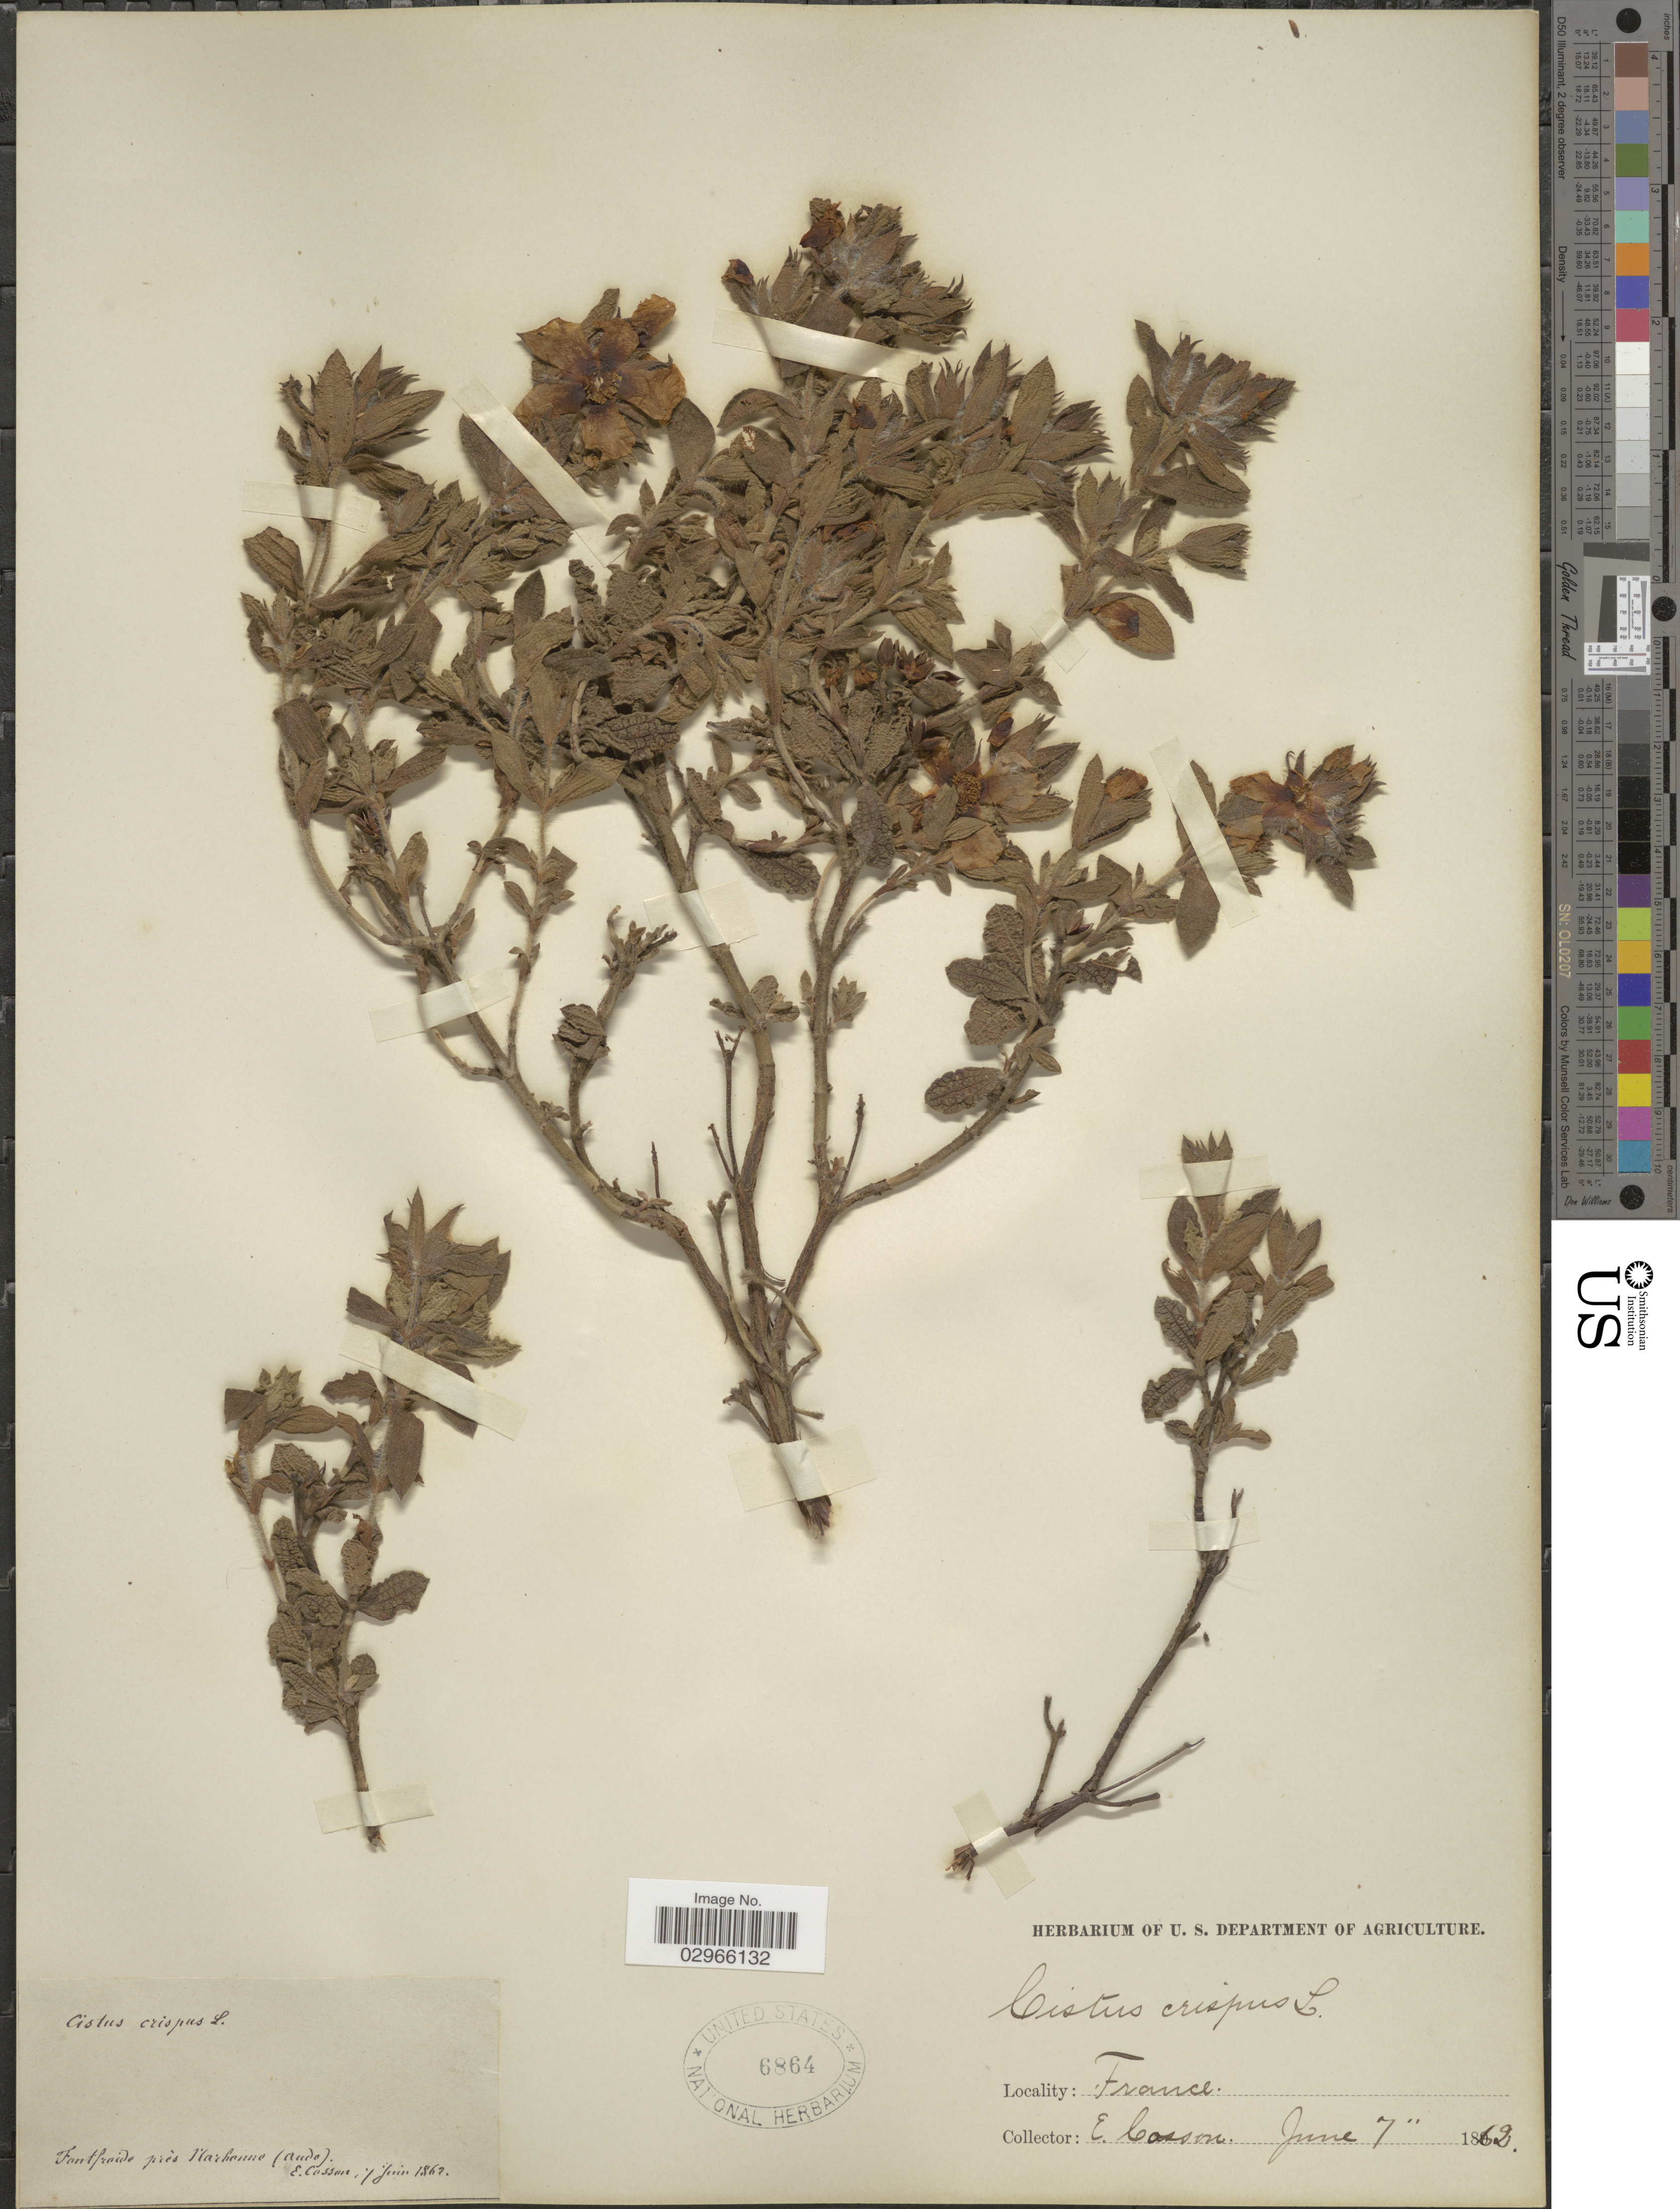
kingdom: Plantae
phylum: Tracheophyta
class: Magnoliopsida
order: Malvales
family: Cistaceae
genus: Cistus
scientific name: Cistus crispus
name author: L.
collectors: E. Cosson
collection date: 1862-06-07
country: France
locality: Fontfraide piés Marhonne (ande). [interpreted]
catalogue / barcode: US 6864